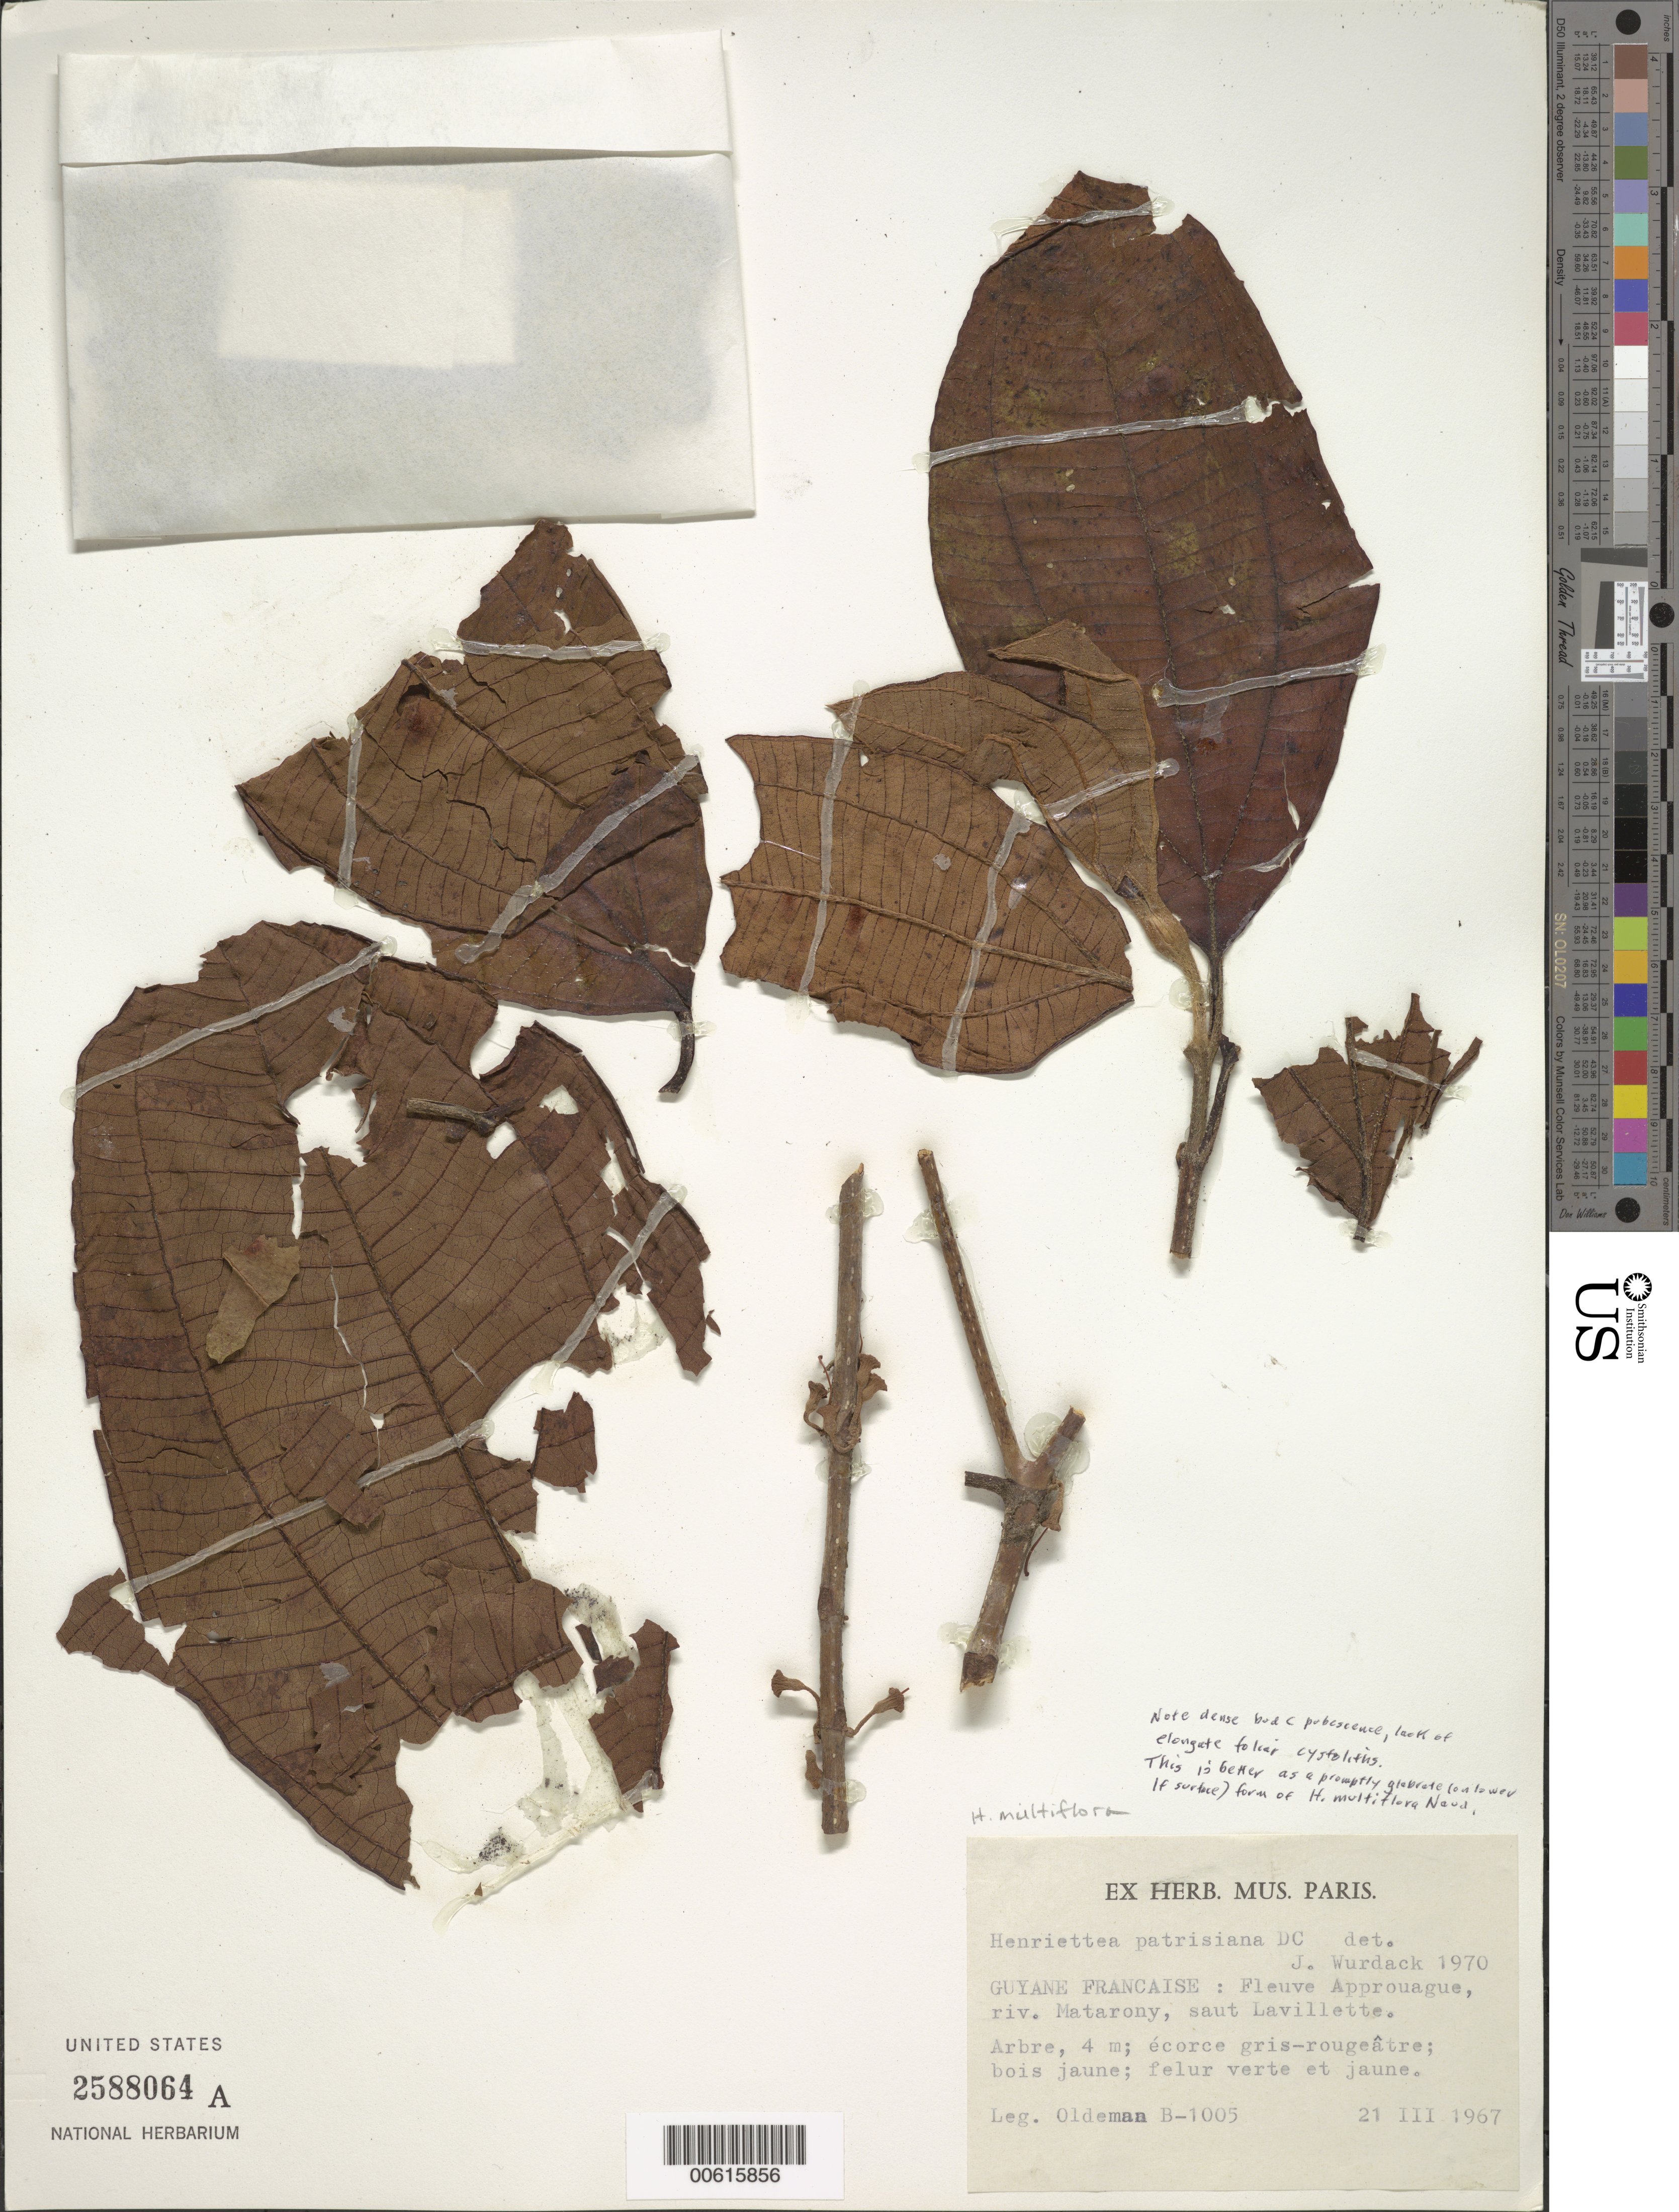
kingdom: Plantae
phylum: Tracheophyta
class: Magnoliopsida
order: Myrtales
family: Melastomataceae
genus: Henriettea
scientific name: Henriettea multiflora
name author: Naudin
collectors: R. Oldeman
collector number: B 1005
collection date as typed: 21-Mar-67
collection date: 1967-03-21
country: French Guiana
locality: Saut Laviolette, Fleuve Approuague, Riv. Matarony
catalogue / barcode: US 2588064A